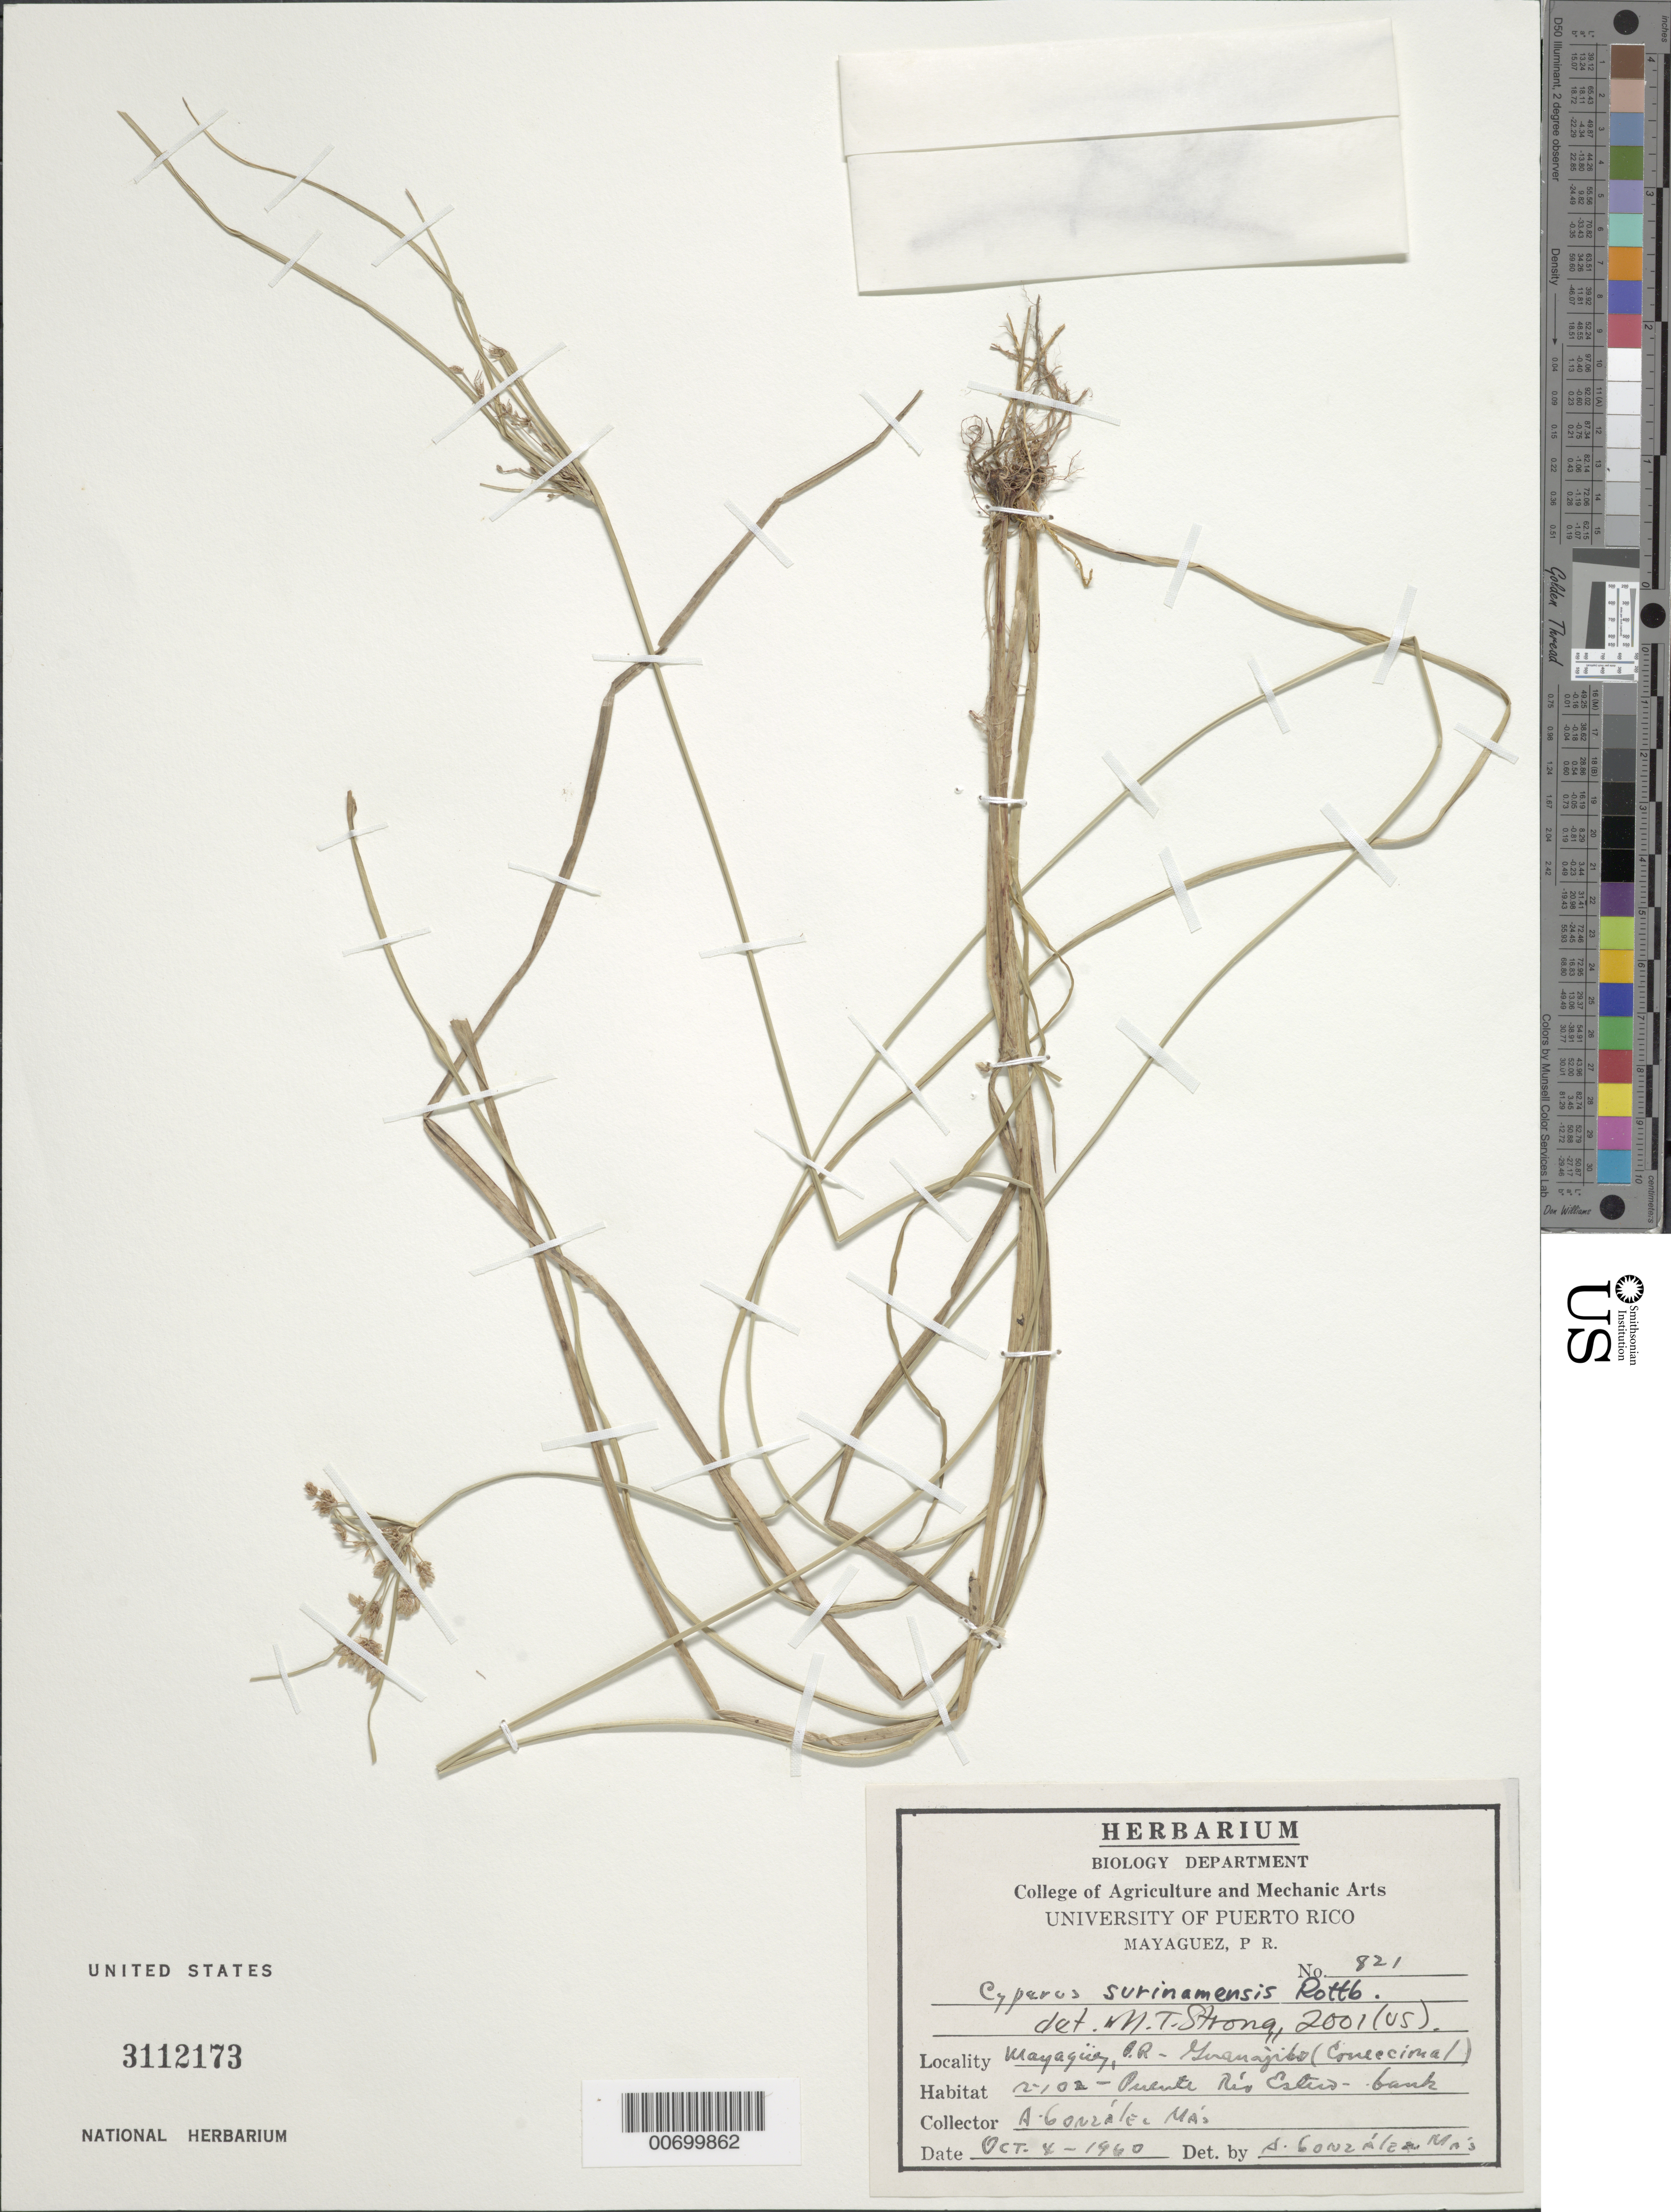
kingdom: Plantae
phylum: Tracheophyta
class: Liliopsida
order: Poales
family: Cyperaceae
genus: Cyperus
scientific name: Cyperus surinamensis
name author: Rottb.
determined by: Strong, M. T., (US), Smithsonian Institution - National Museum of Natural History (UNITED STATES)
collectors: A. González Más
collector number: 821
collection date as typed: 04 Oct 1960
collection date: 1960-10-04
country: Puerto Rico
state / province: Mayagüez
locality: Mayagüez: Guanajibo, Rd. 102, Puente Rio Estero.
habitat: Bank.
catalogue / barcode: US 3112173